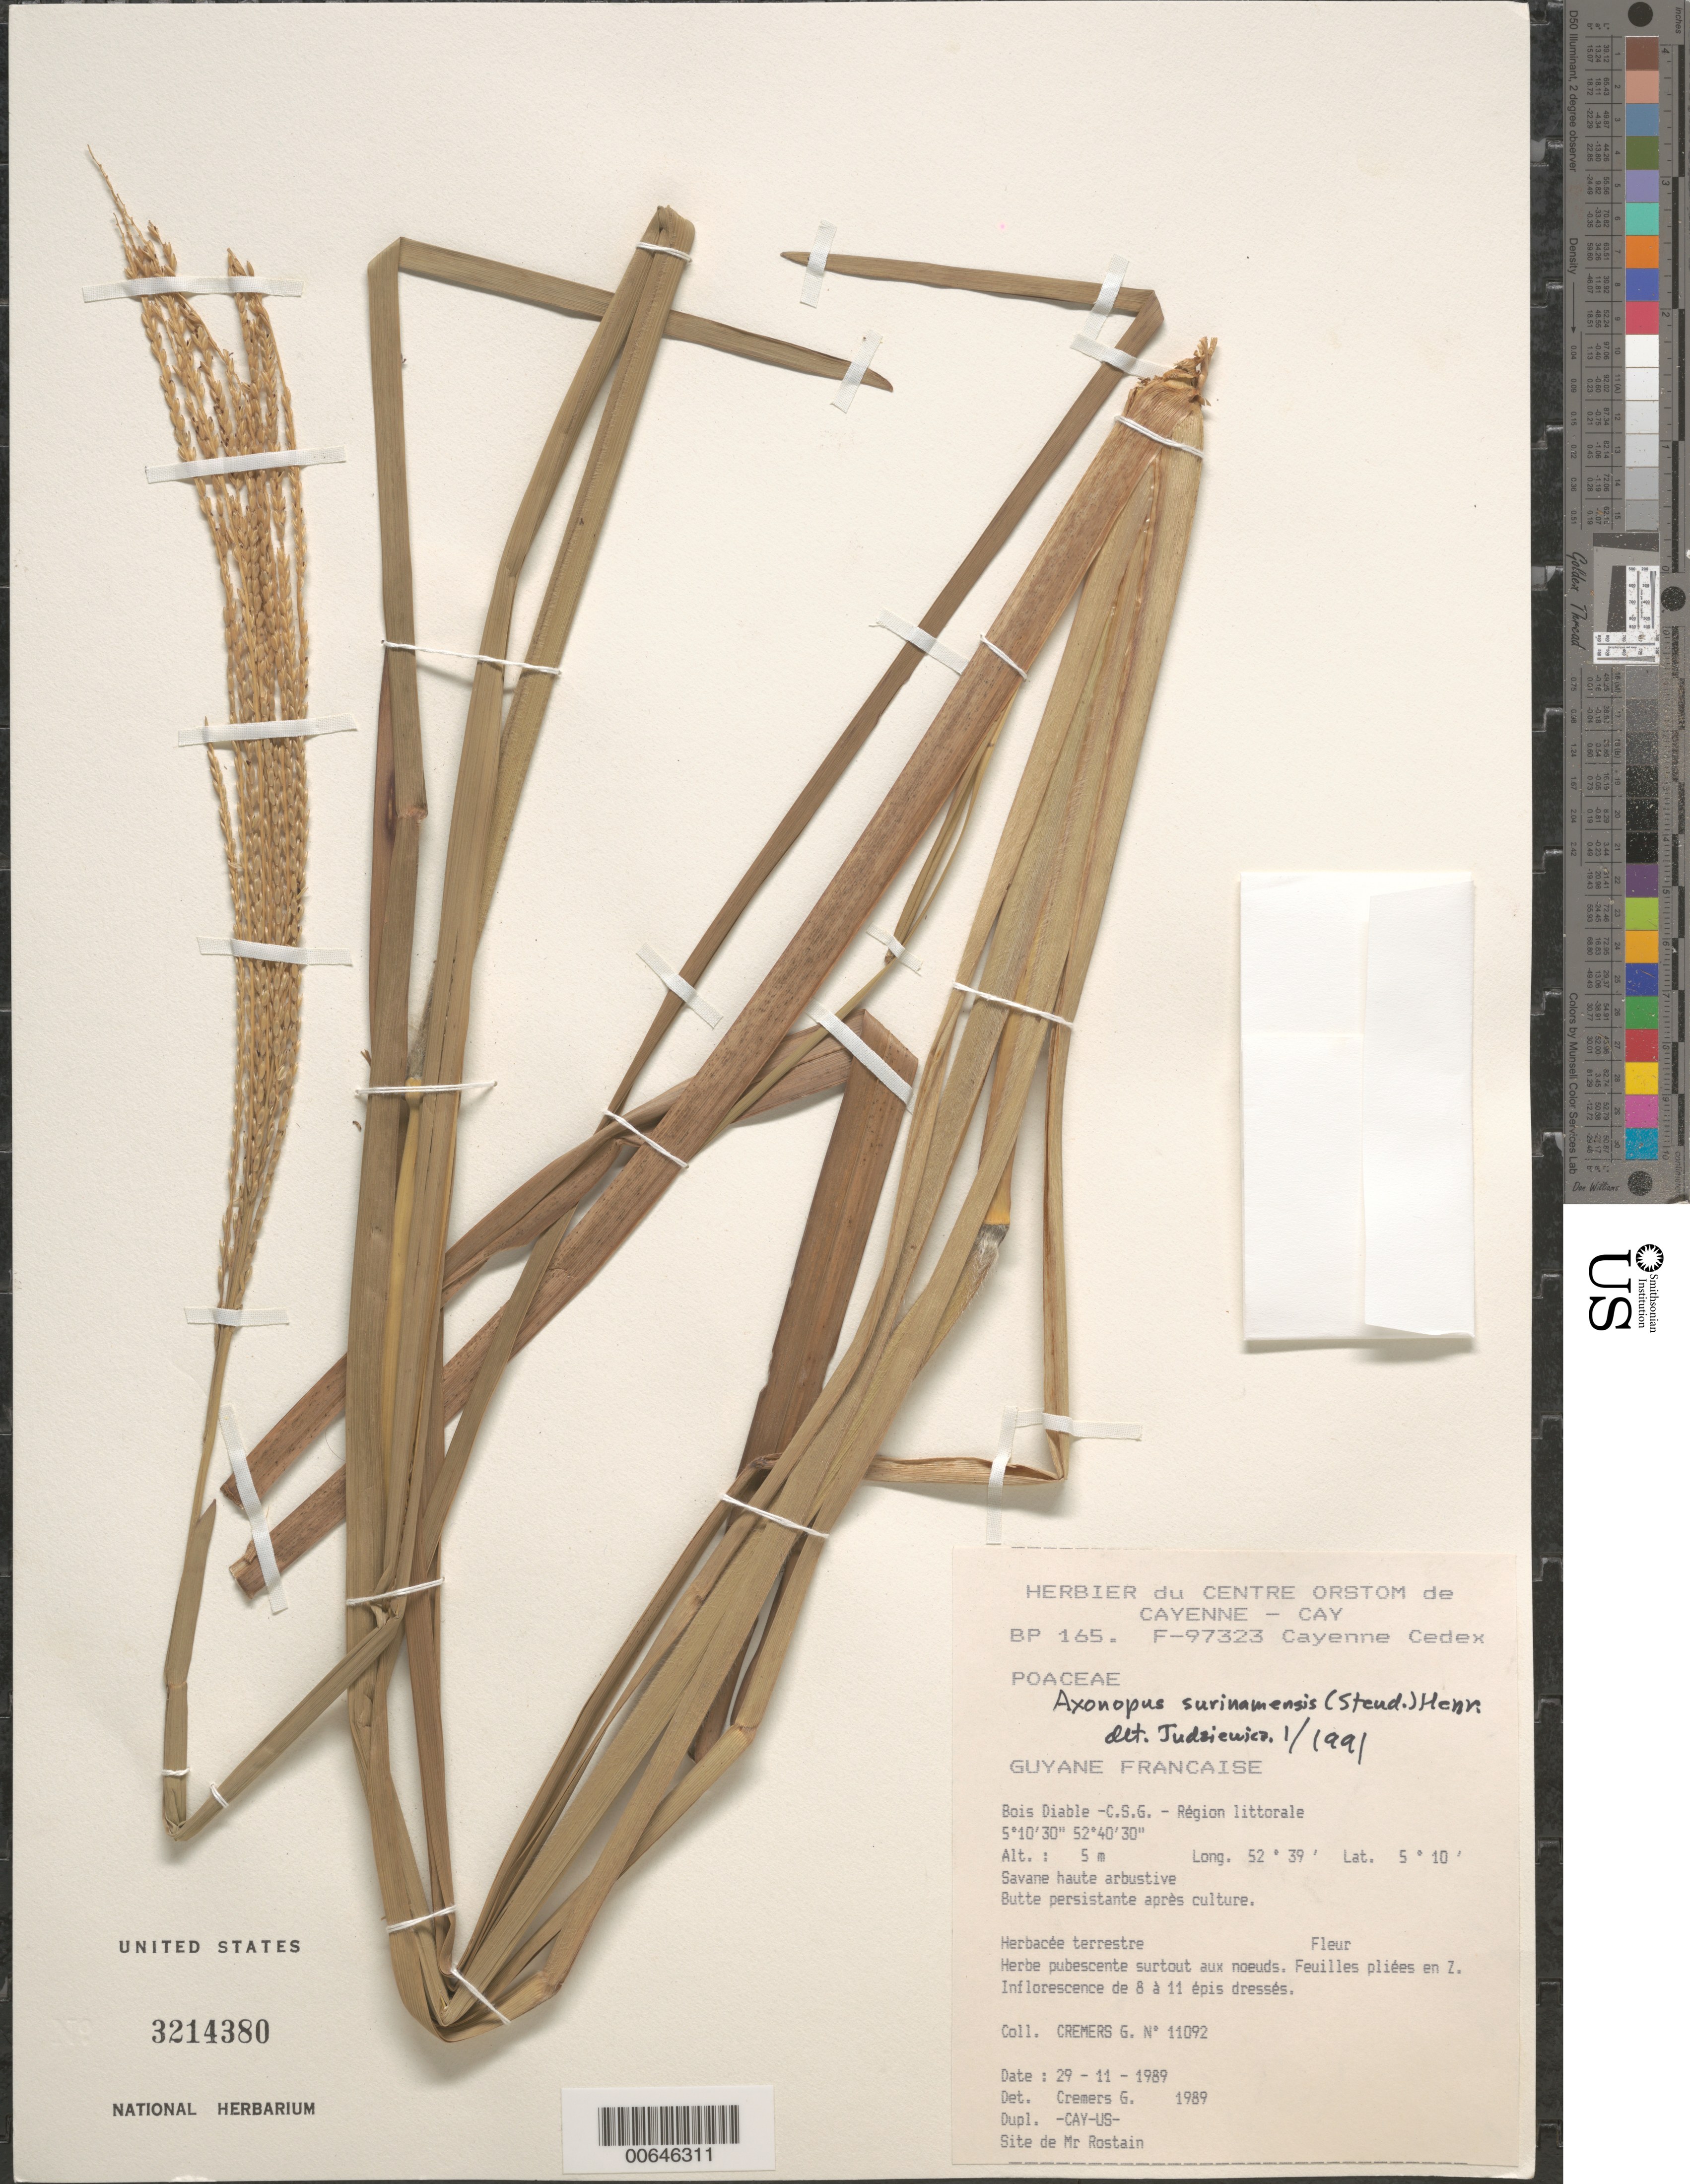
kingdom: Plantae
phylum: Tracheophyta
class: Liliopsida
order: Poales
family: Poaceae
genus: Axonopus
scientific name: Axonopus surinamensis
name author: (Hochst. ex Steud.) Henr.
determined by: Judziewicz, E. J.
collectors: G. Cremers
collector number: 11092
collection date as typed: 29-Nov-89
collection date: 1989-11-29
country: French Guiana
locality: Bois Diable, C.S.G.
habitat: Région littorale, savane haute arbustive, butte persistante apres culture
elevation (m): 5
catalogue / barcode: US 3214380